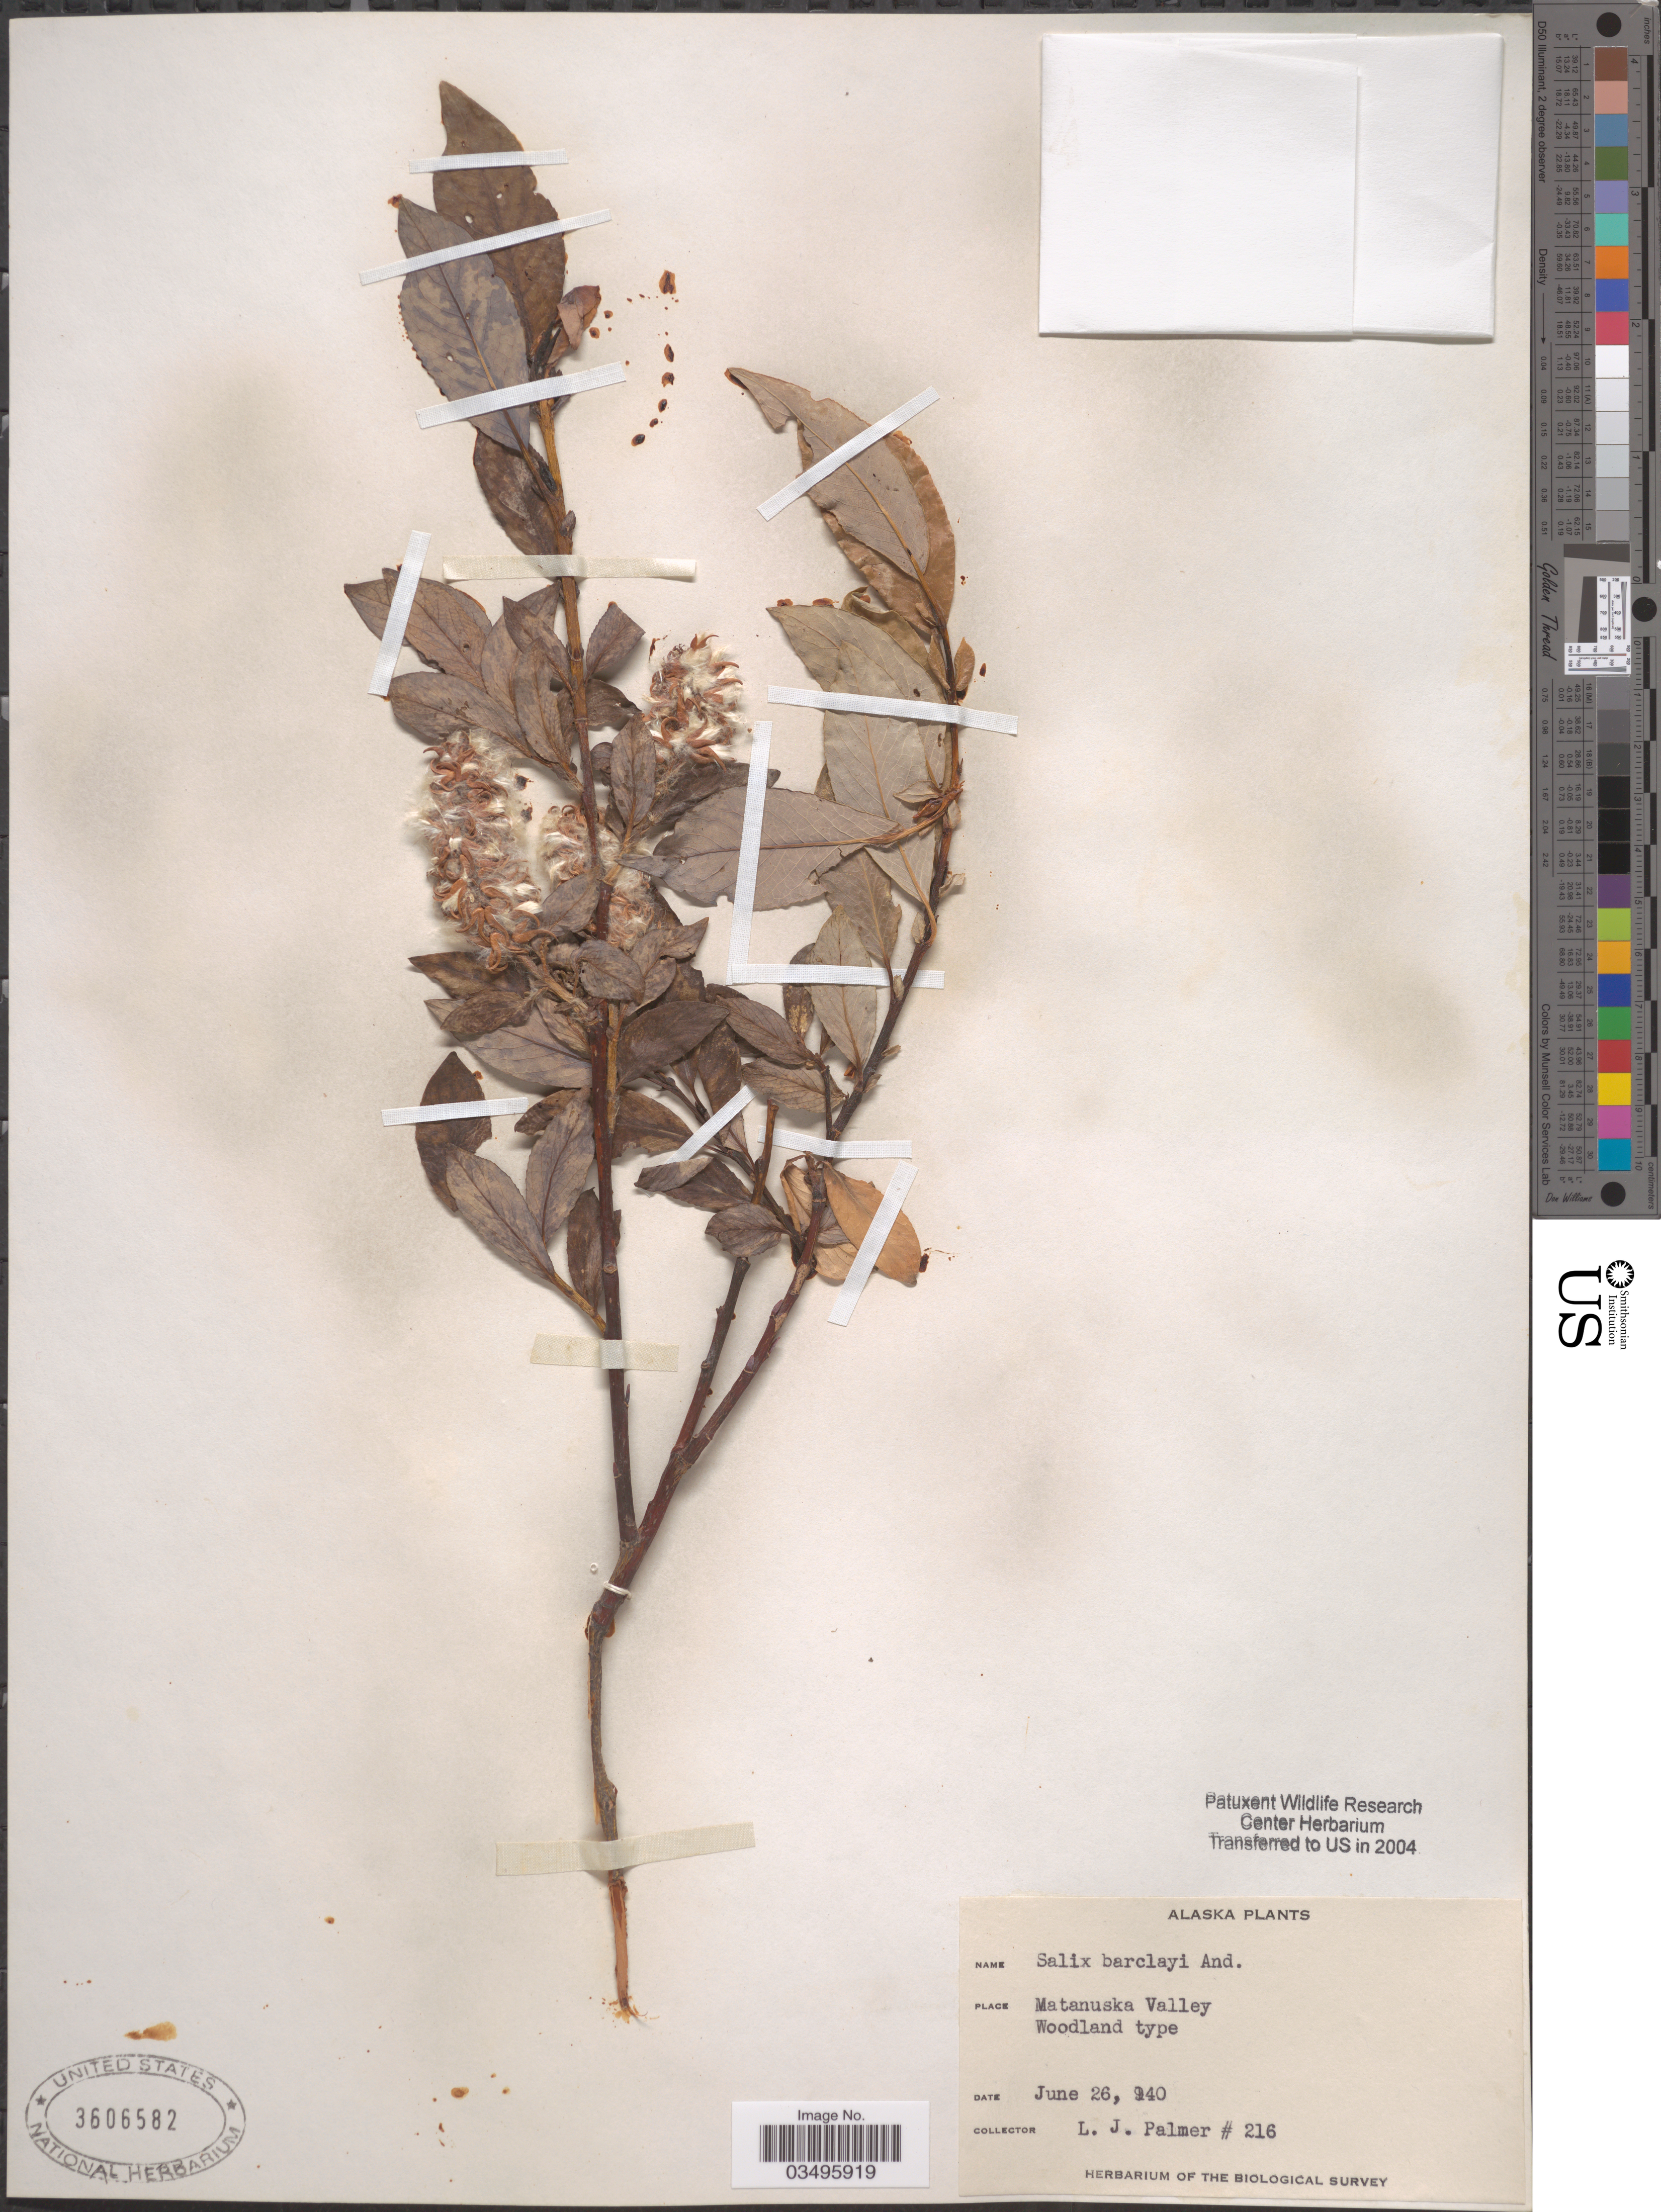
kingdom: Plantae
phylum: Tracheophyta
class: Magnoliopsida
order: Malpighiales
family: Salicaceae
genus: Salix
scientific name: Salix barclayi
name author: Andersson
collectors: L. J. Palmer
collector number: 216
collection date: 1940-06-26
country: United States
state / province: Alaska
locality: Matanuska Valley.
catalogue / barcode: US 3606582